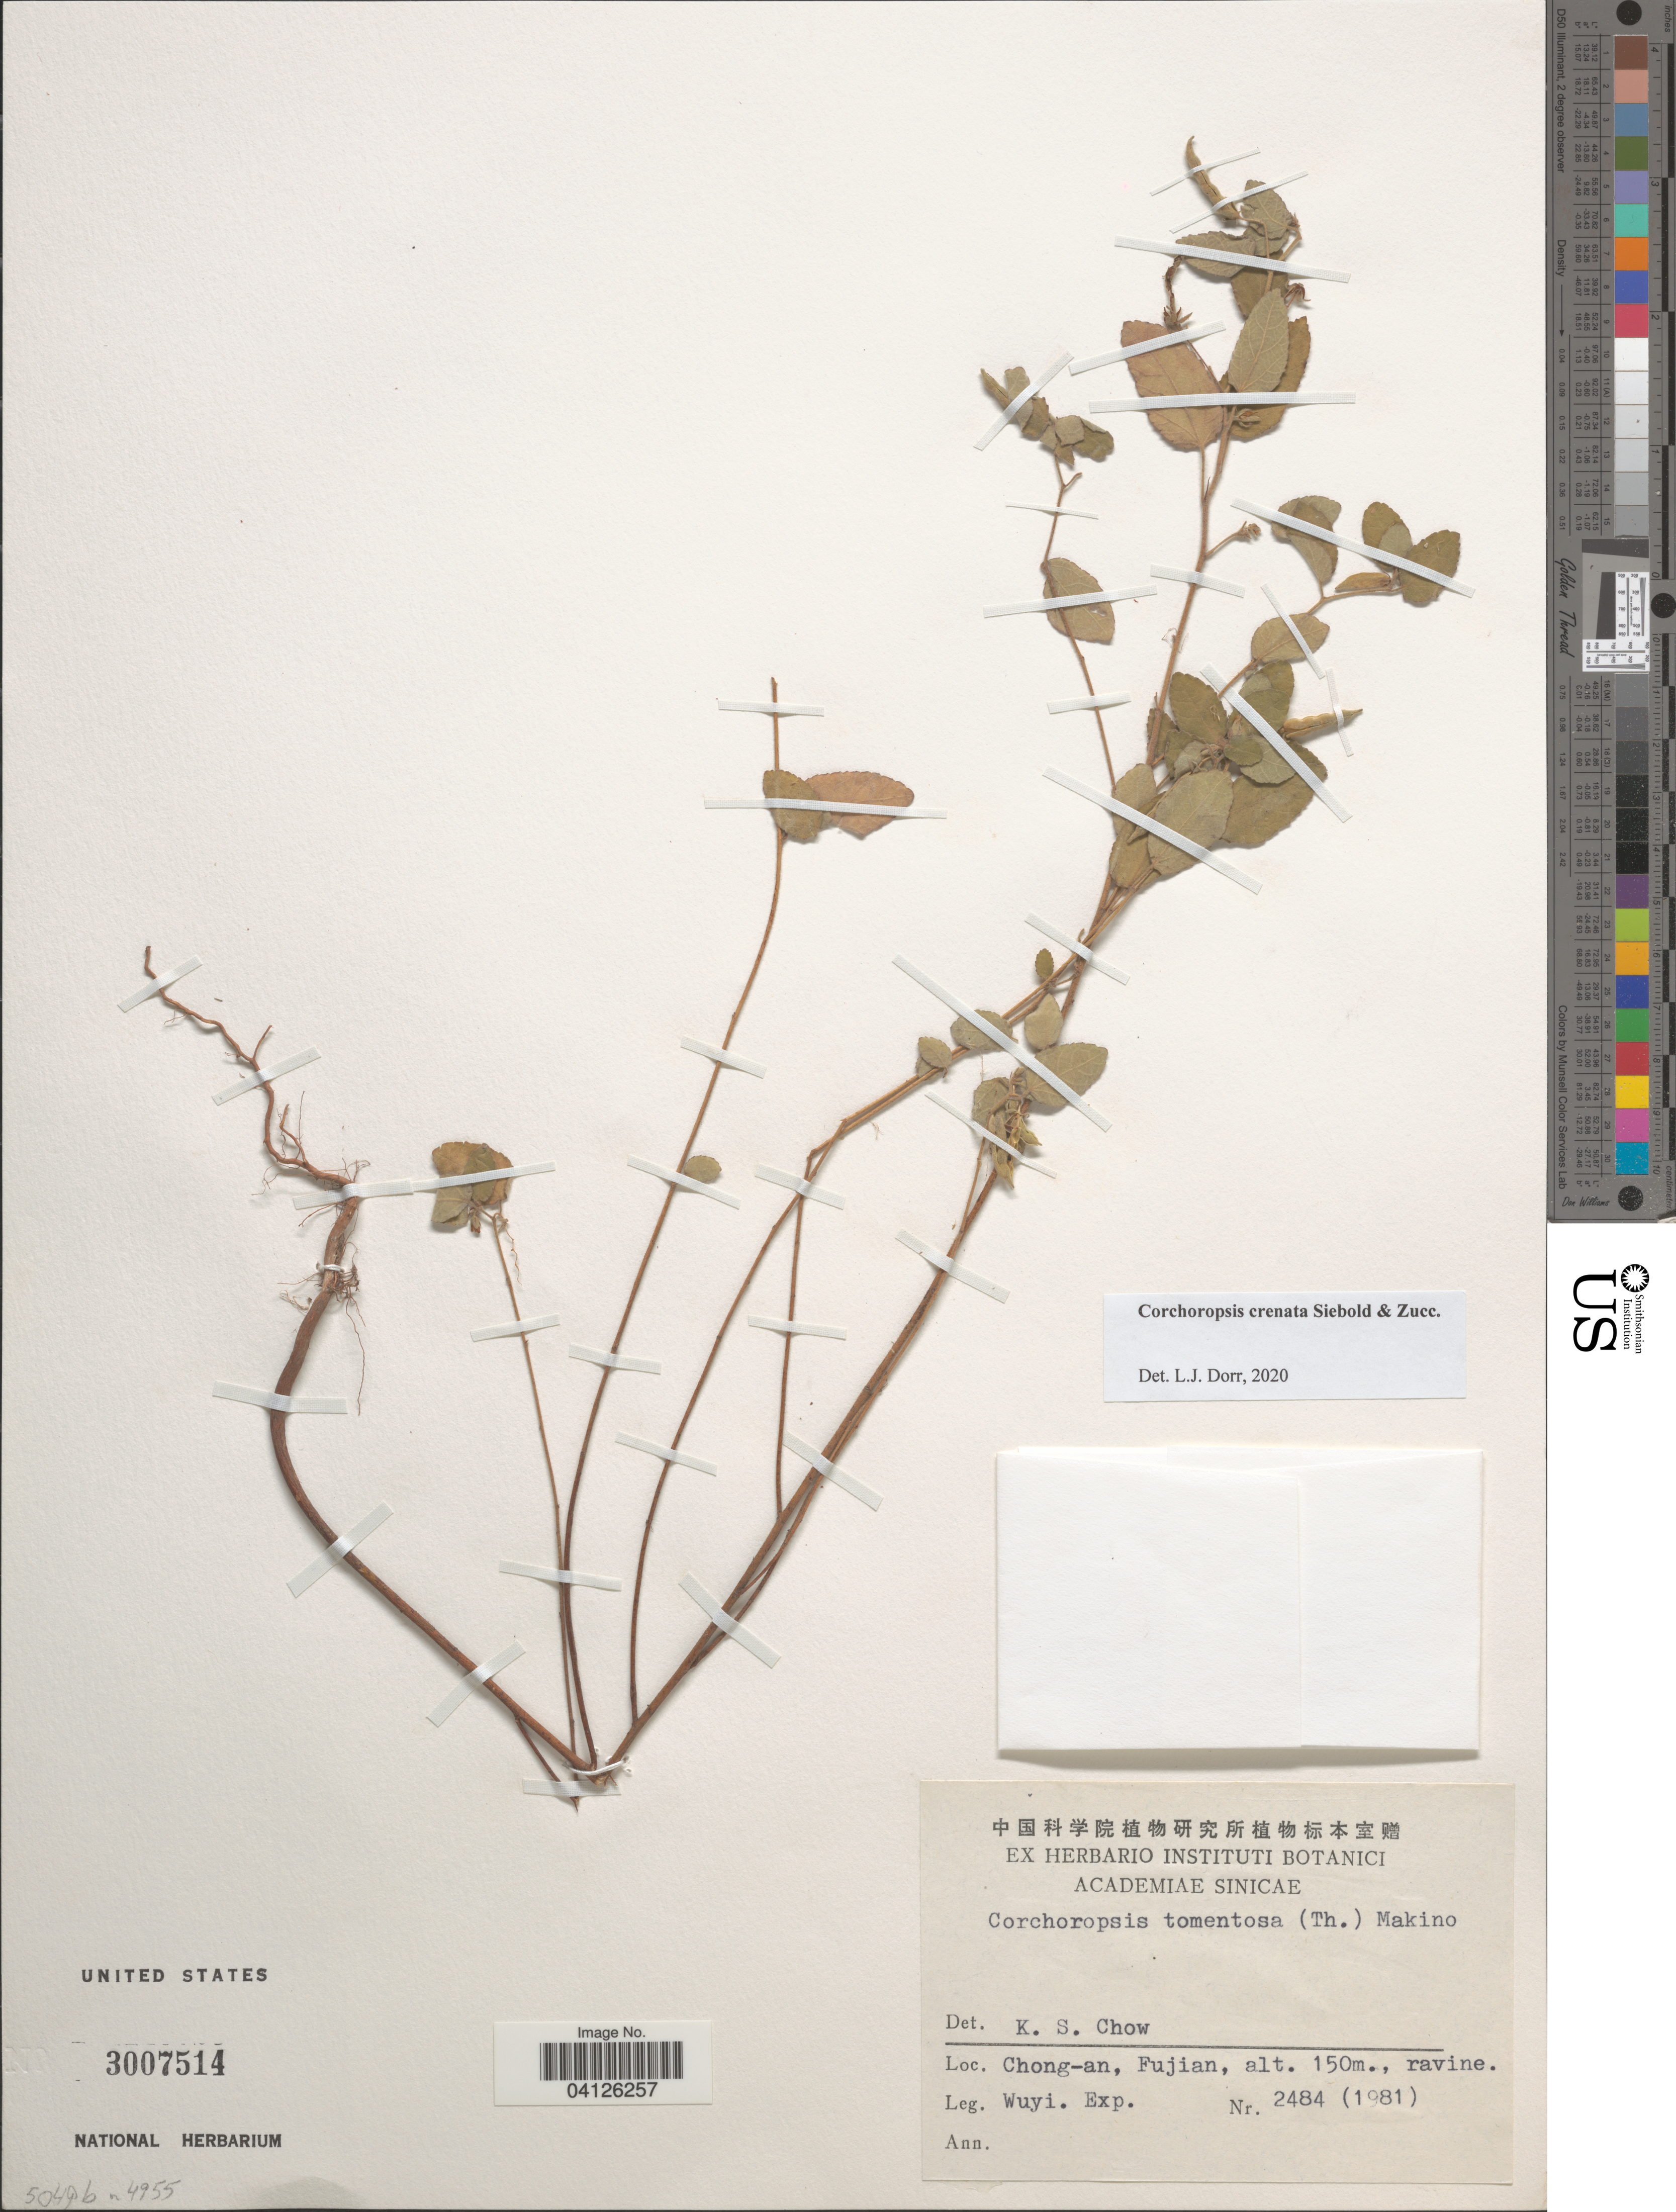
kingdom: Plantae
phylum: Tracheophyta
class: Magnoliopsida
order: Malvales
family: Malvaceae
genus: Corchoropsis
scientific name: Corchoropsis crenata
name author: Siebold & Zucc.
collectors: Wuyi. Exped.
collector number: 2484(1981)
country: China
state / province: Fujian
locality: Chong-an.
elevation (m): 150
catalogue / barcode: US 3007514